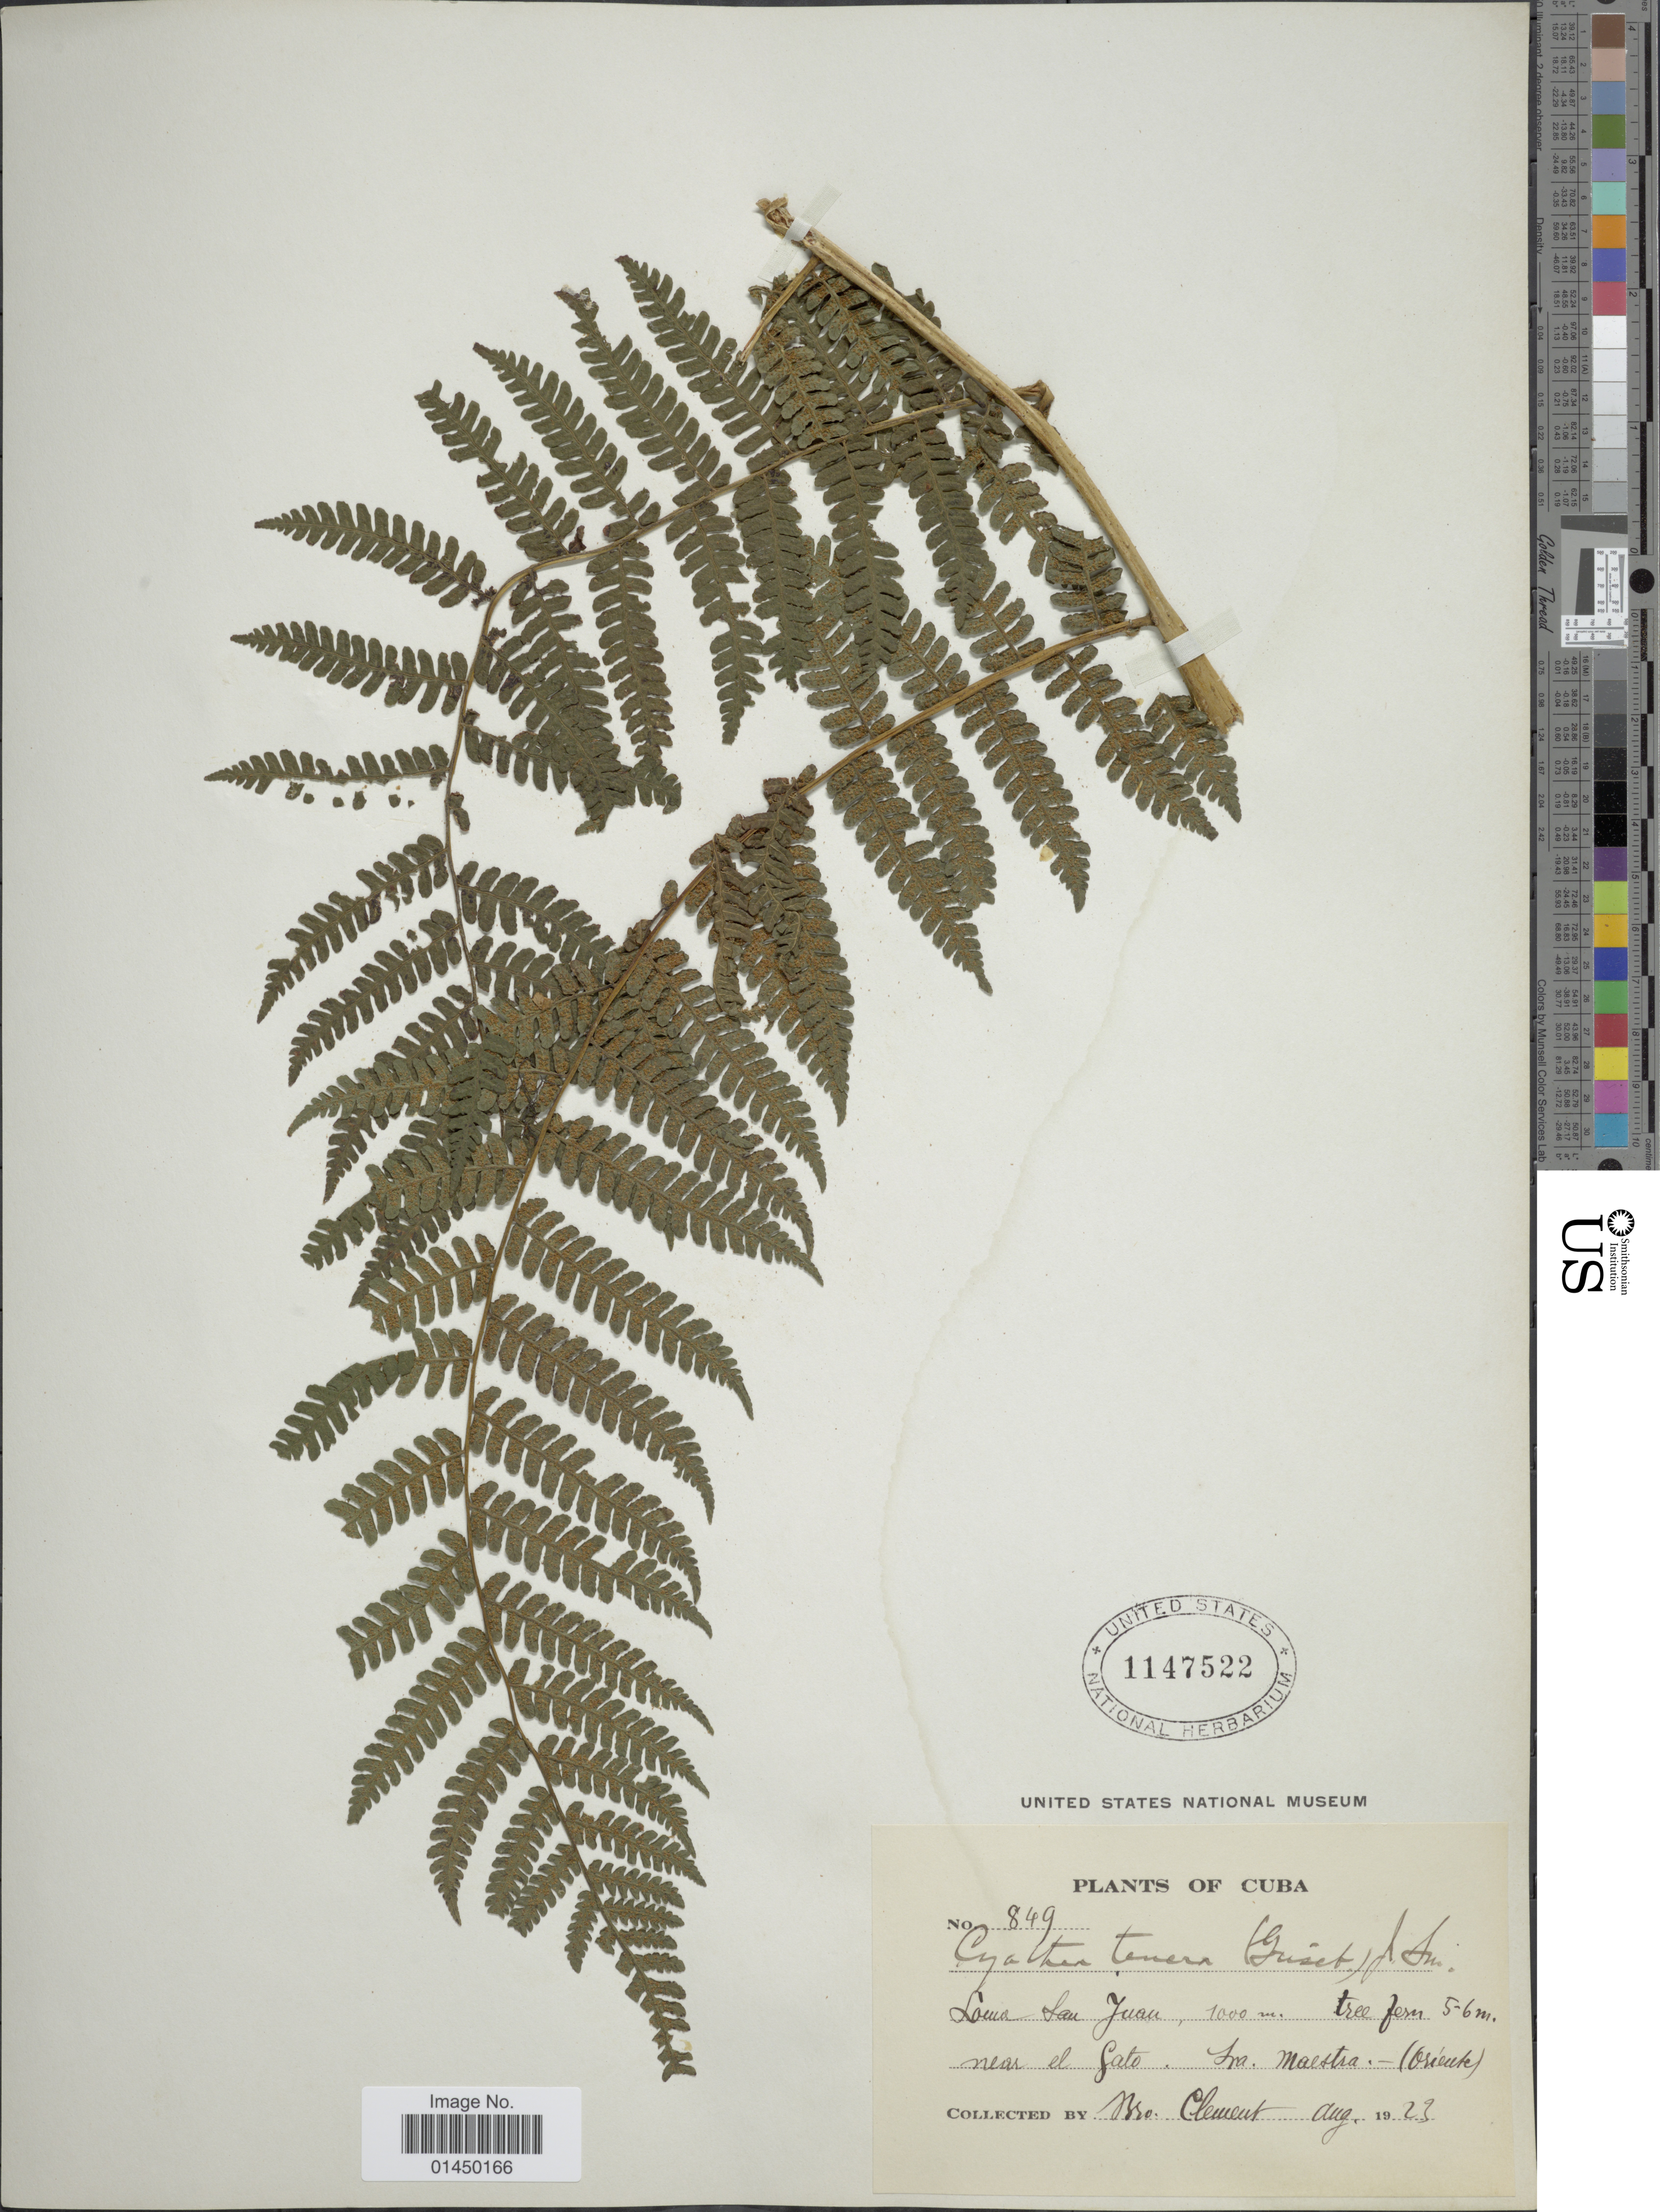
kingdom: Plantae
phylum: Tracheophyta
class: Polypodiopsida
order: Cyatheales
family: Cyatheaceae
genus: Cyathea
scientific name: Cyathea furfuracea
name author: Christ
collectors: B. Clement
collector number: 849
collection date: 1923-08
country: Cuba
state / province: Oriente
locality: Loma San Juan, near El Gato, Tra Maestra (Oriente)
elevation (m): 1000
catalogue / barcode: US 1147522